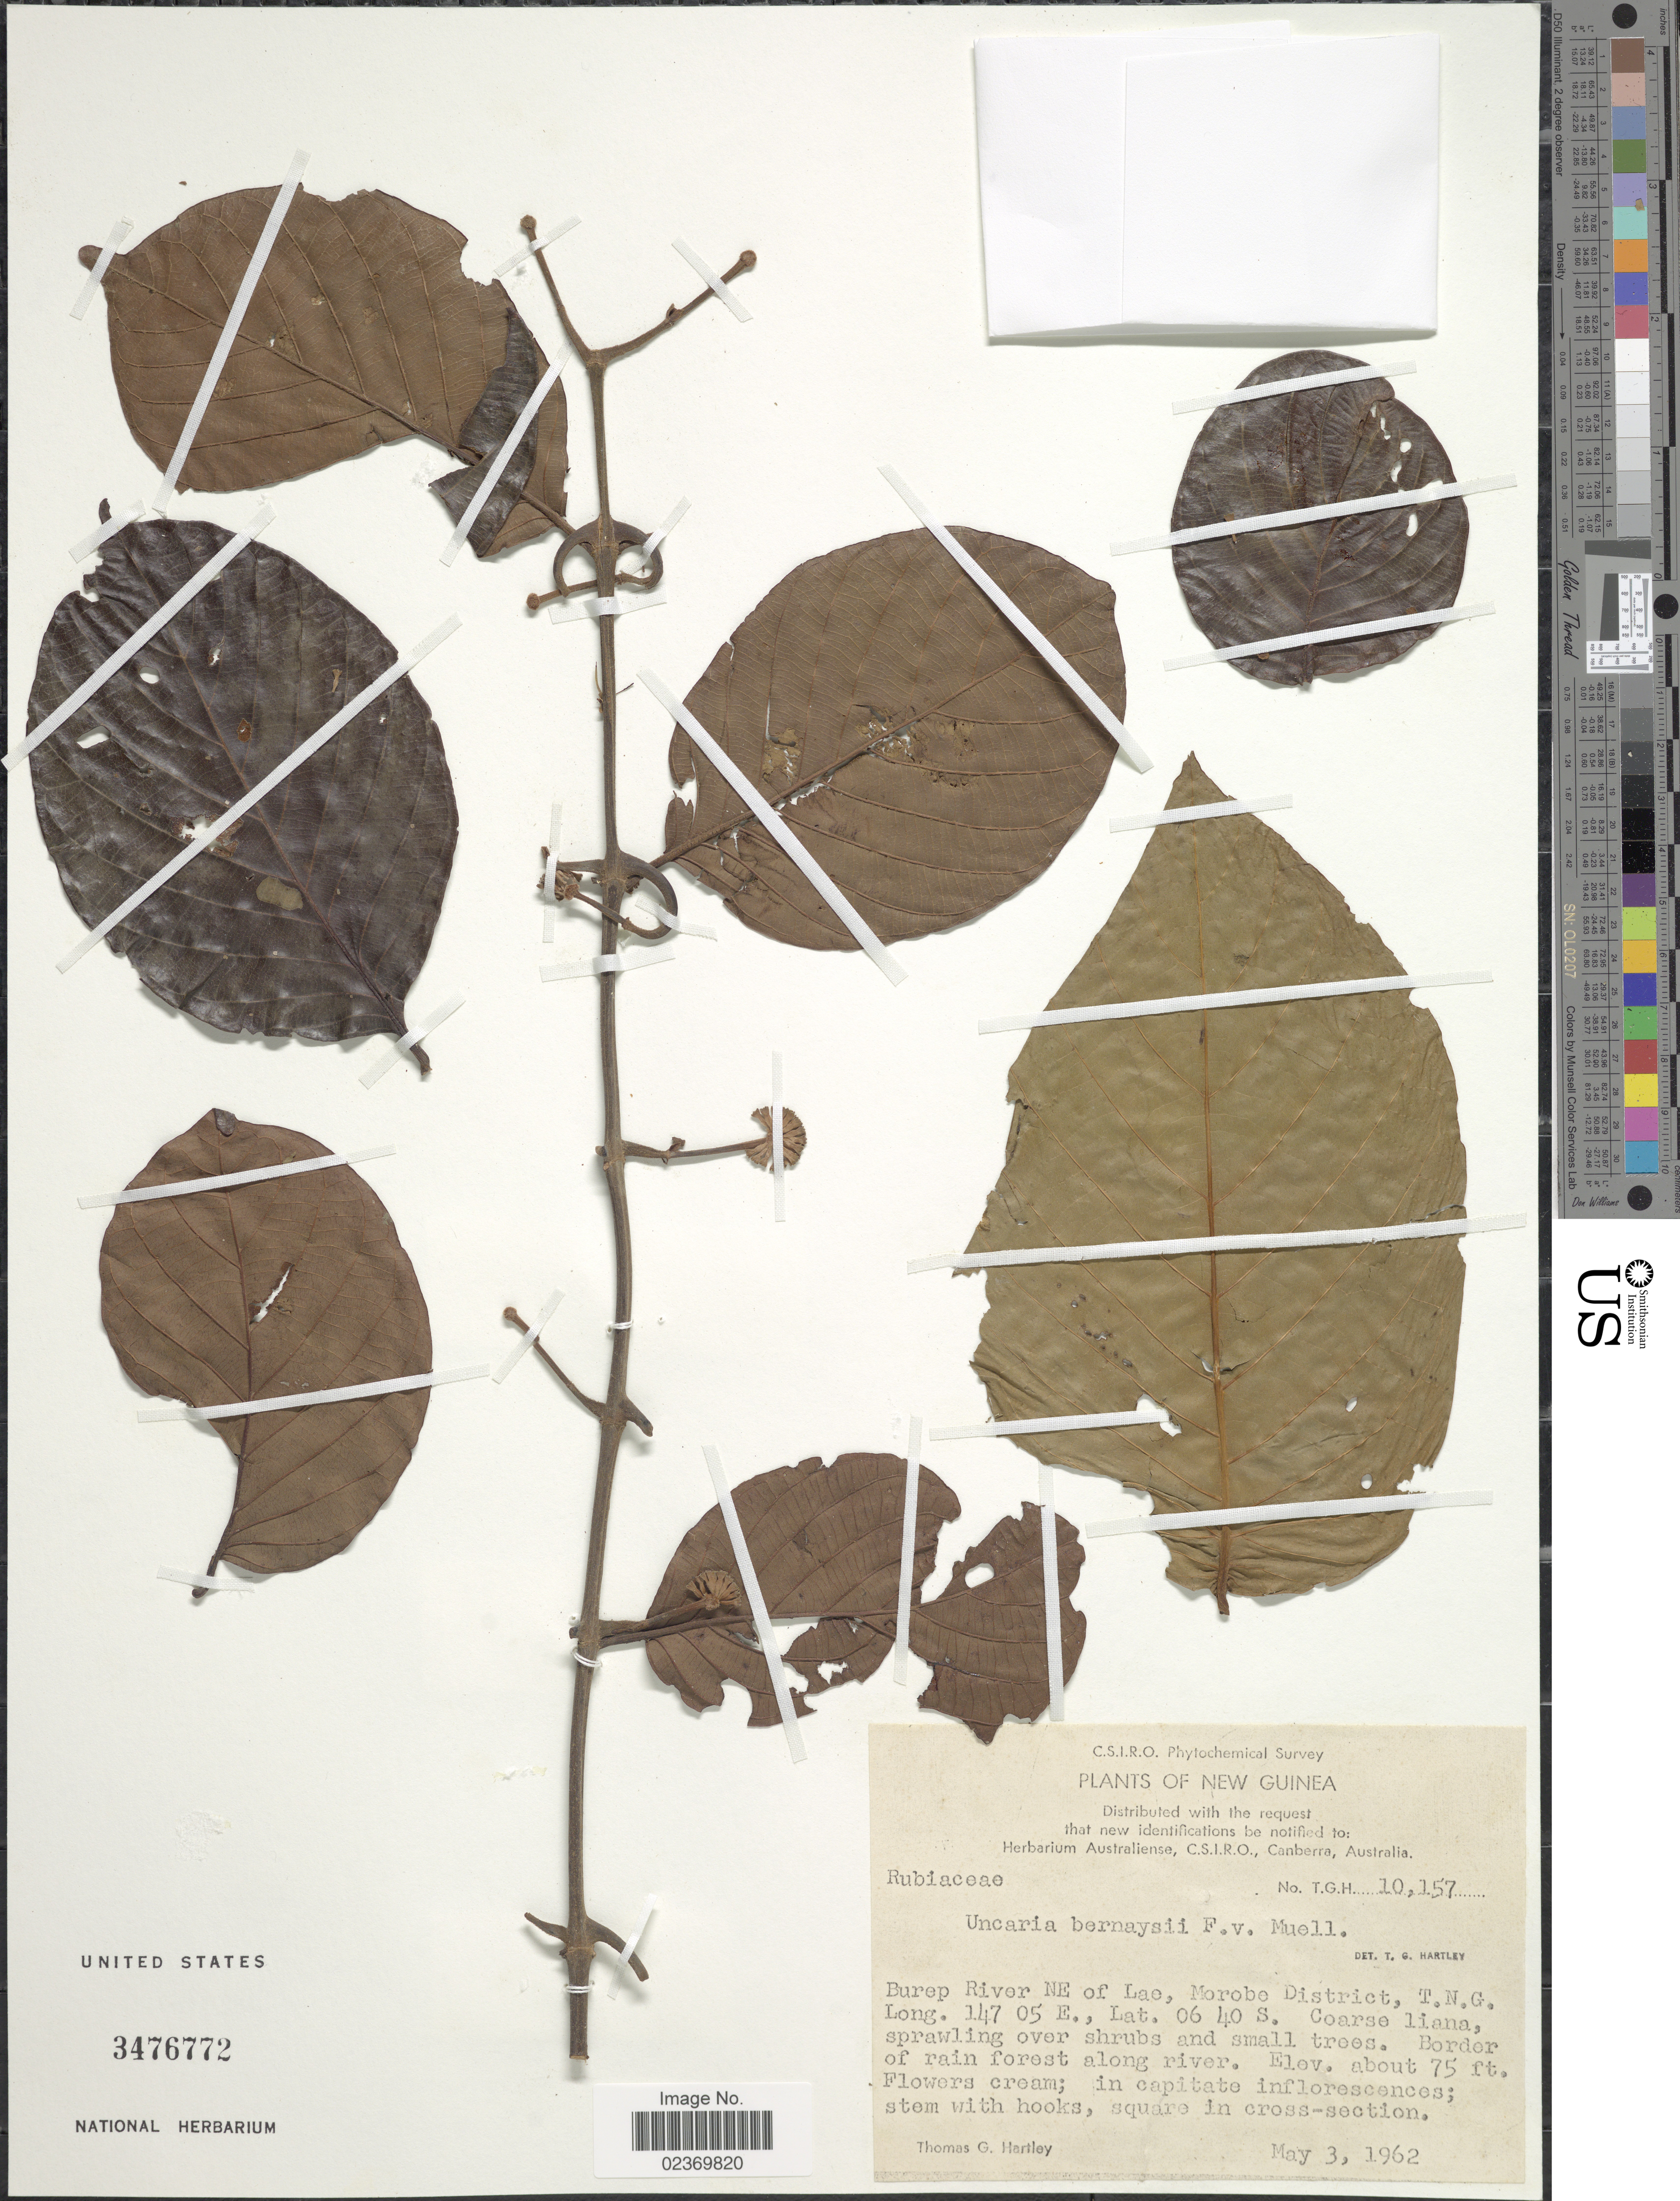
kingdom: Plantae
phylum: Tracheophyta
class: Magnoliopsida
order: Gentianales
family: Rubiaceae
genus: Uncaria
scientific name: Uncaria bernaysii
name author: F. Muell.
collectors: T. G. Hartley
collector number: T.G.H.10157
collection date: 1962-05-03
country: Papua New Guinea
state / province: Morobe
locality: New Guinea. Burep River NE of Lae, Morobe District, T. N. G.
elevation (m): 23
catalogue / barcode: US 3476772